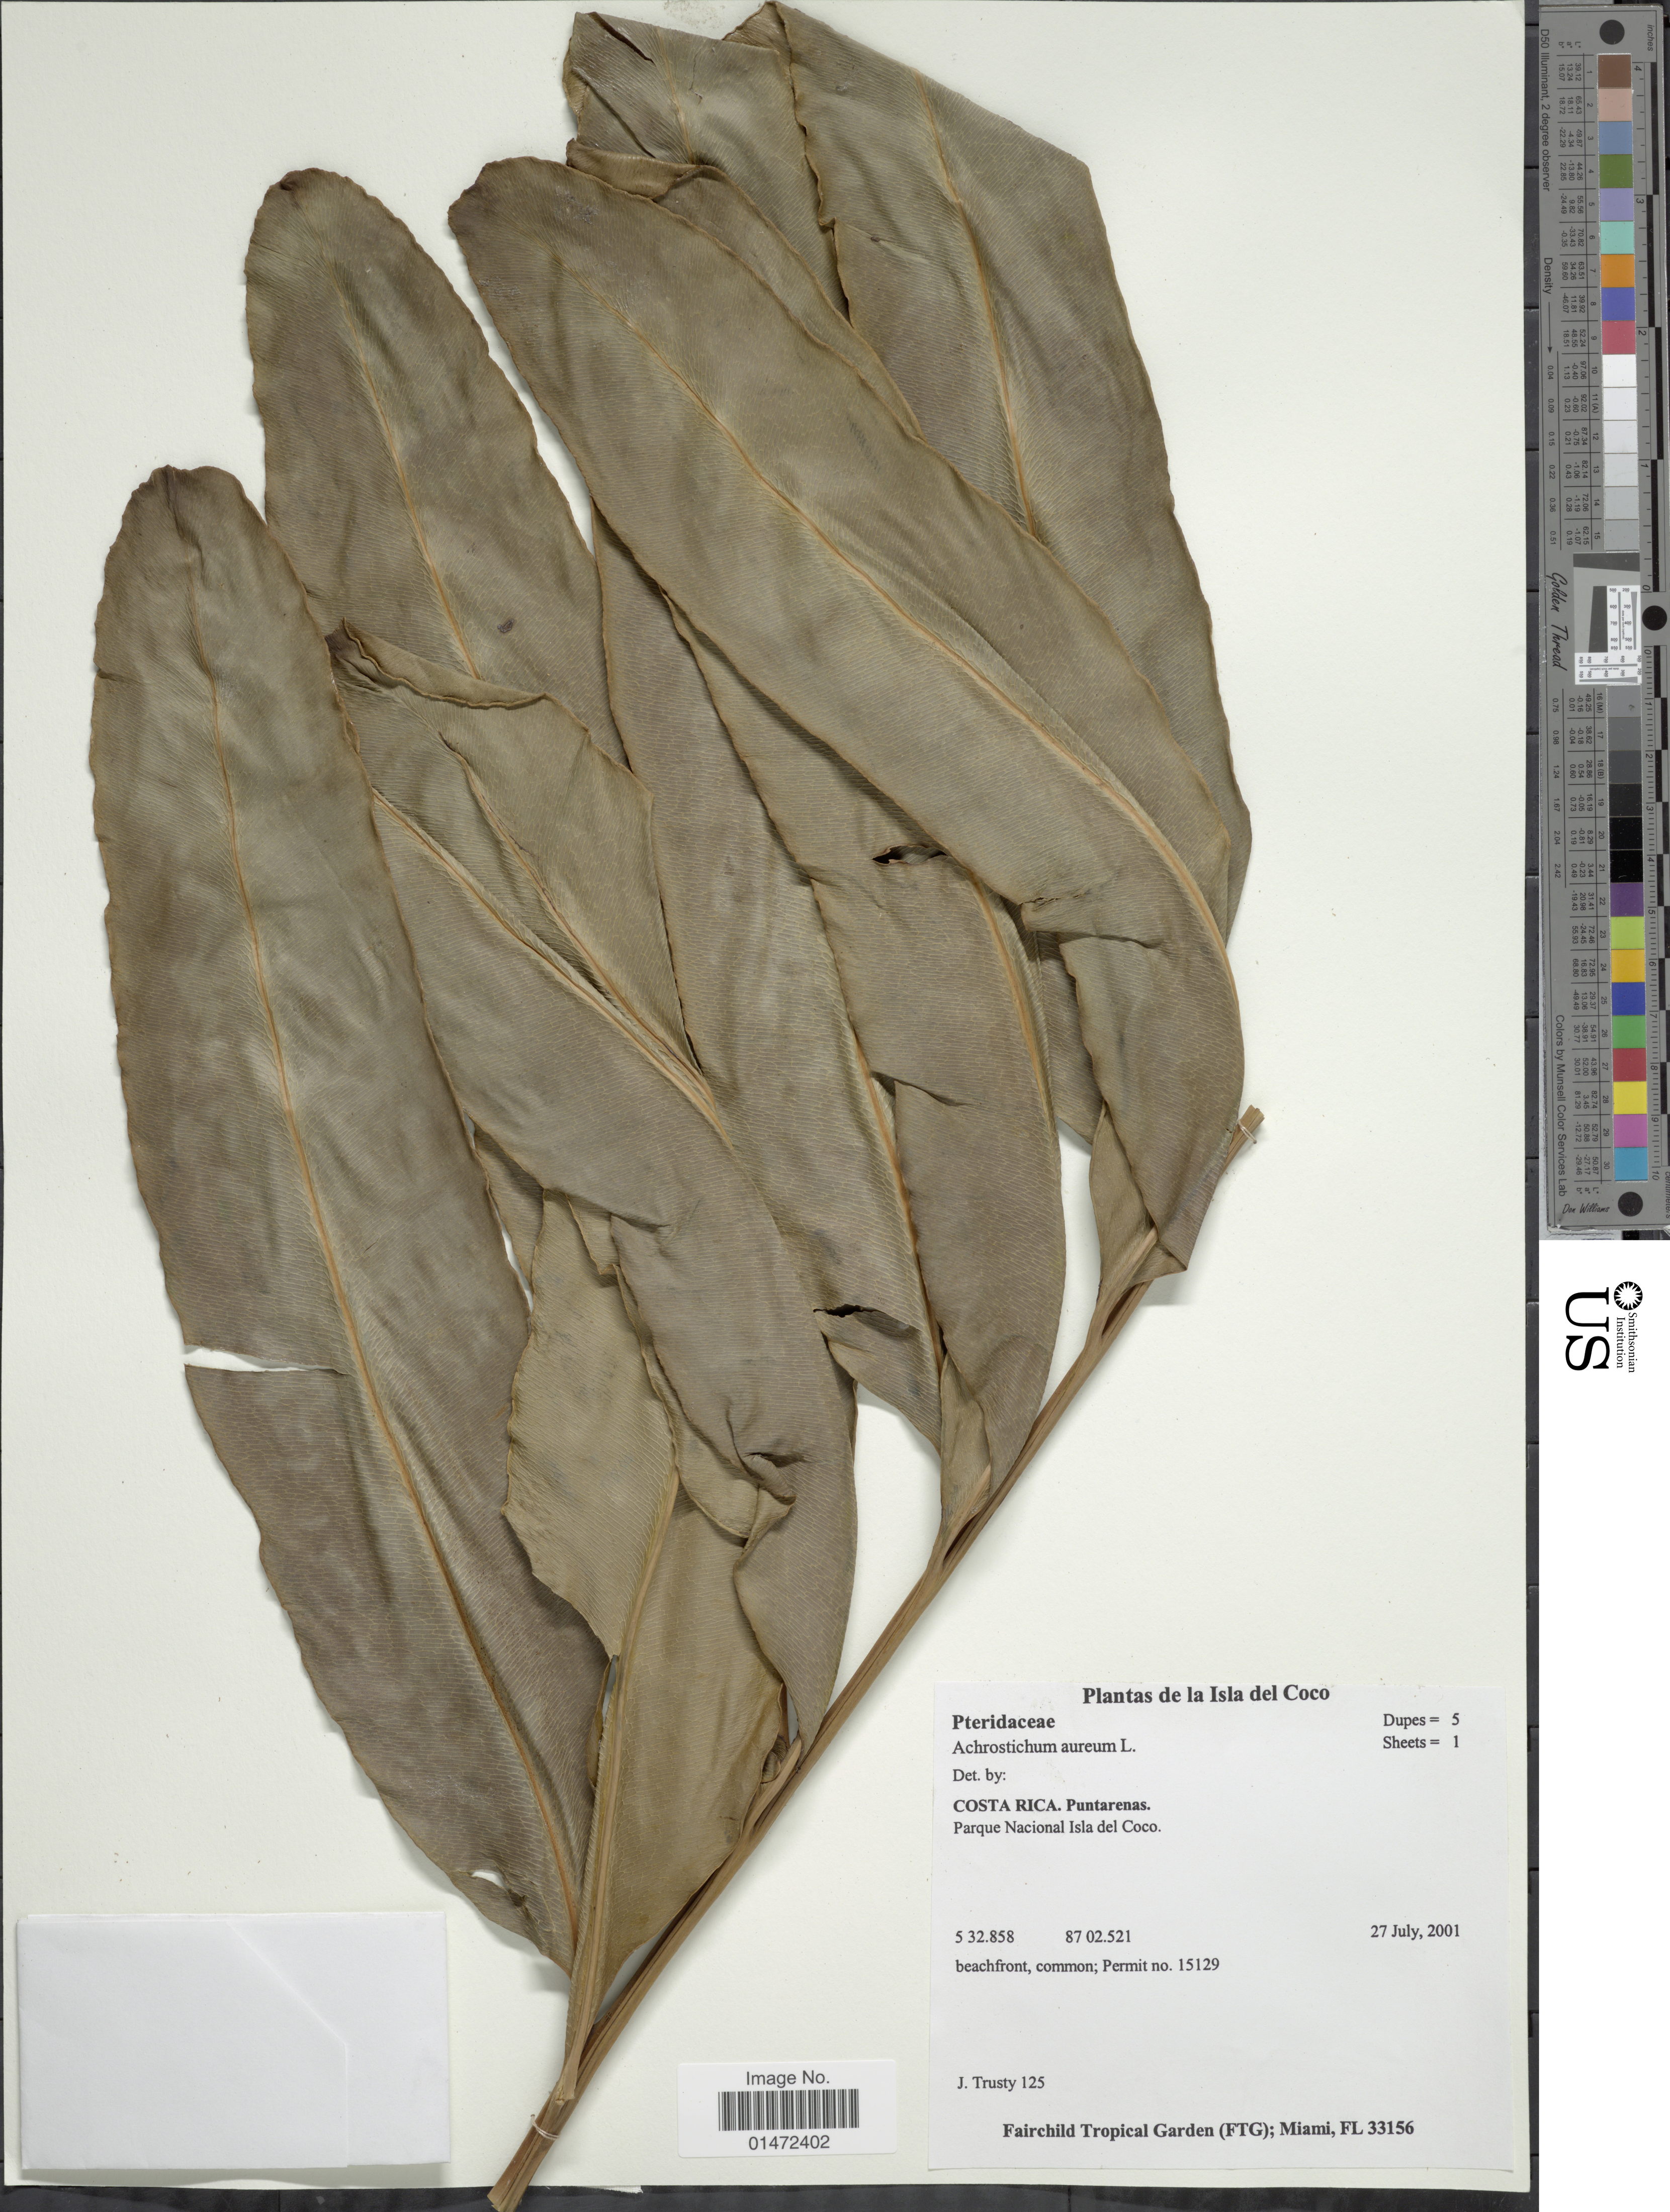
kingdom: Plantae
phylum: Tracheophyta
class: Polypodiopsida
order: Polypodiales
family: Pteridaceae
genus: Acrostichum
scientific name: Acrostichum aureum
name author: L.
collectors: J. Trusty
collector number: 125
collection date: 2001-07-27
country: Costa Rica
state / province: Puntarenas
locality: Parque Nacional Isla del Coco